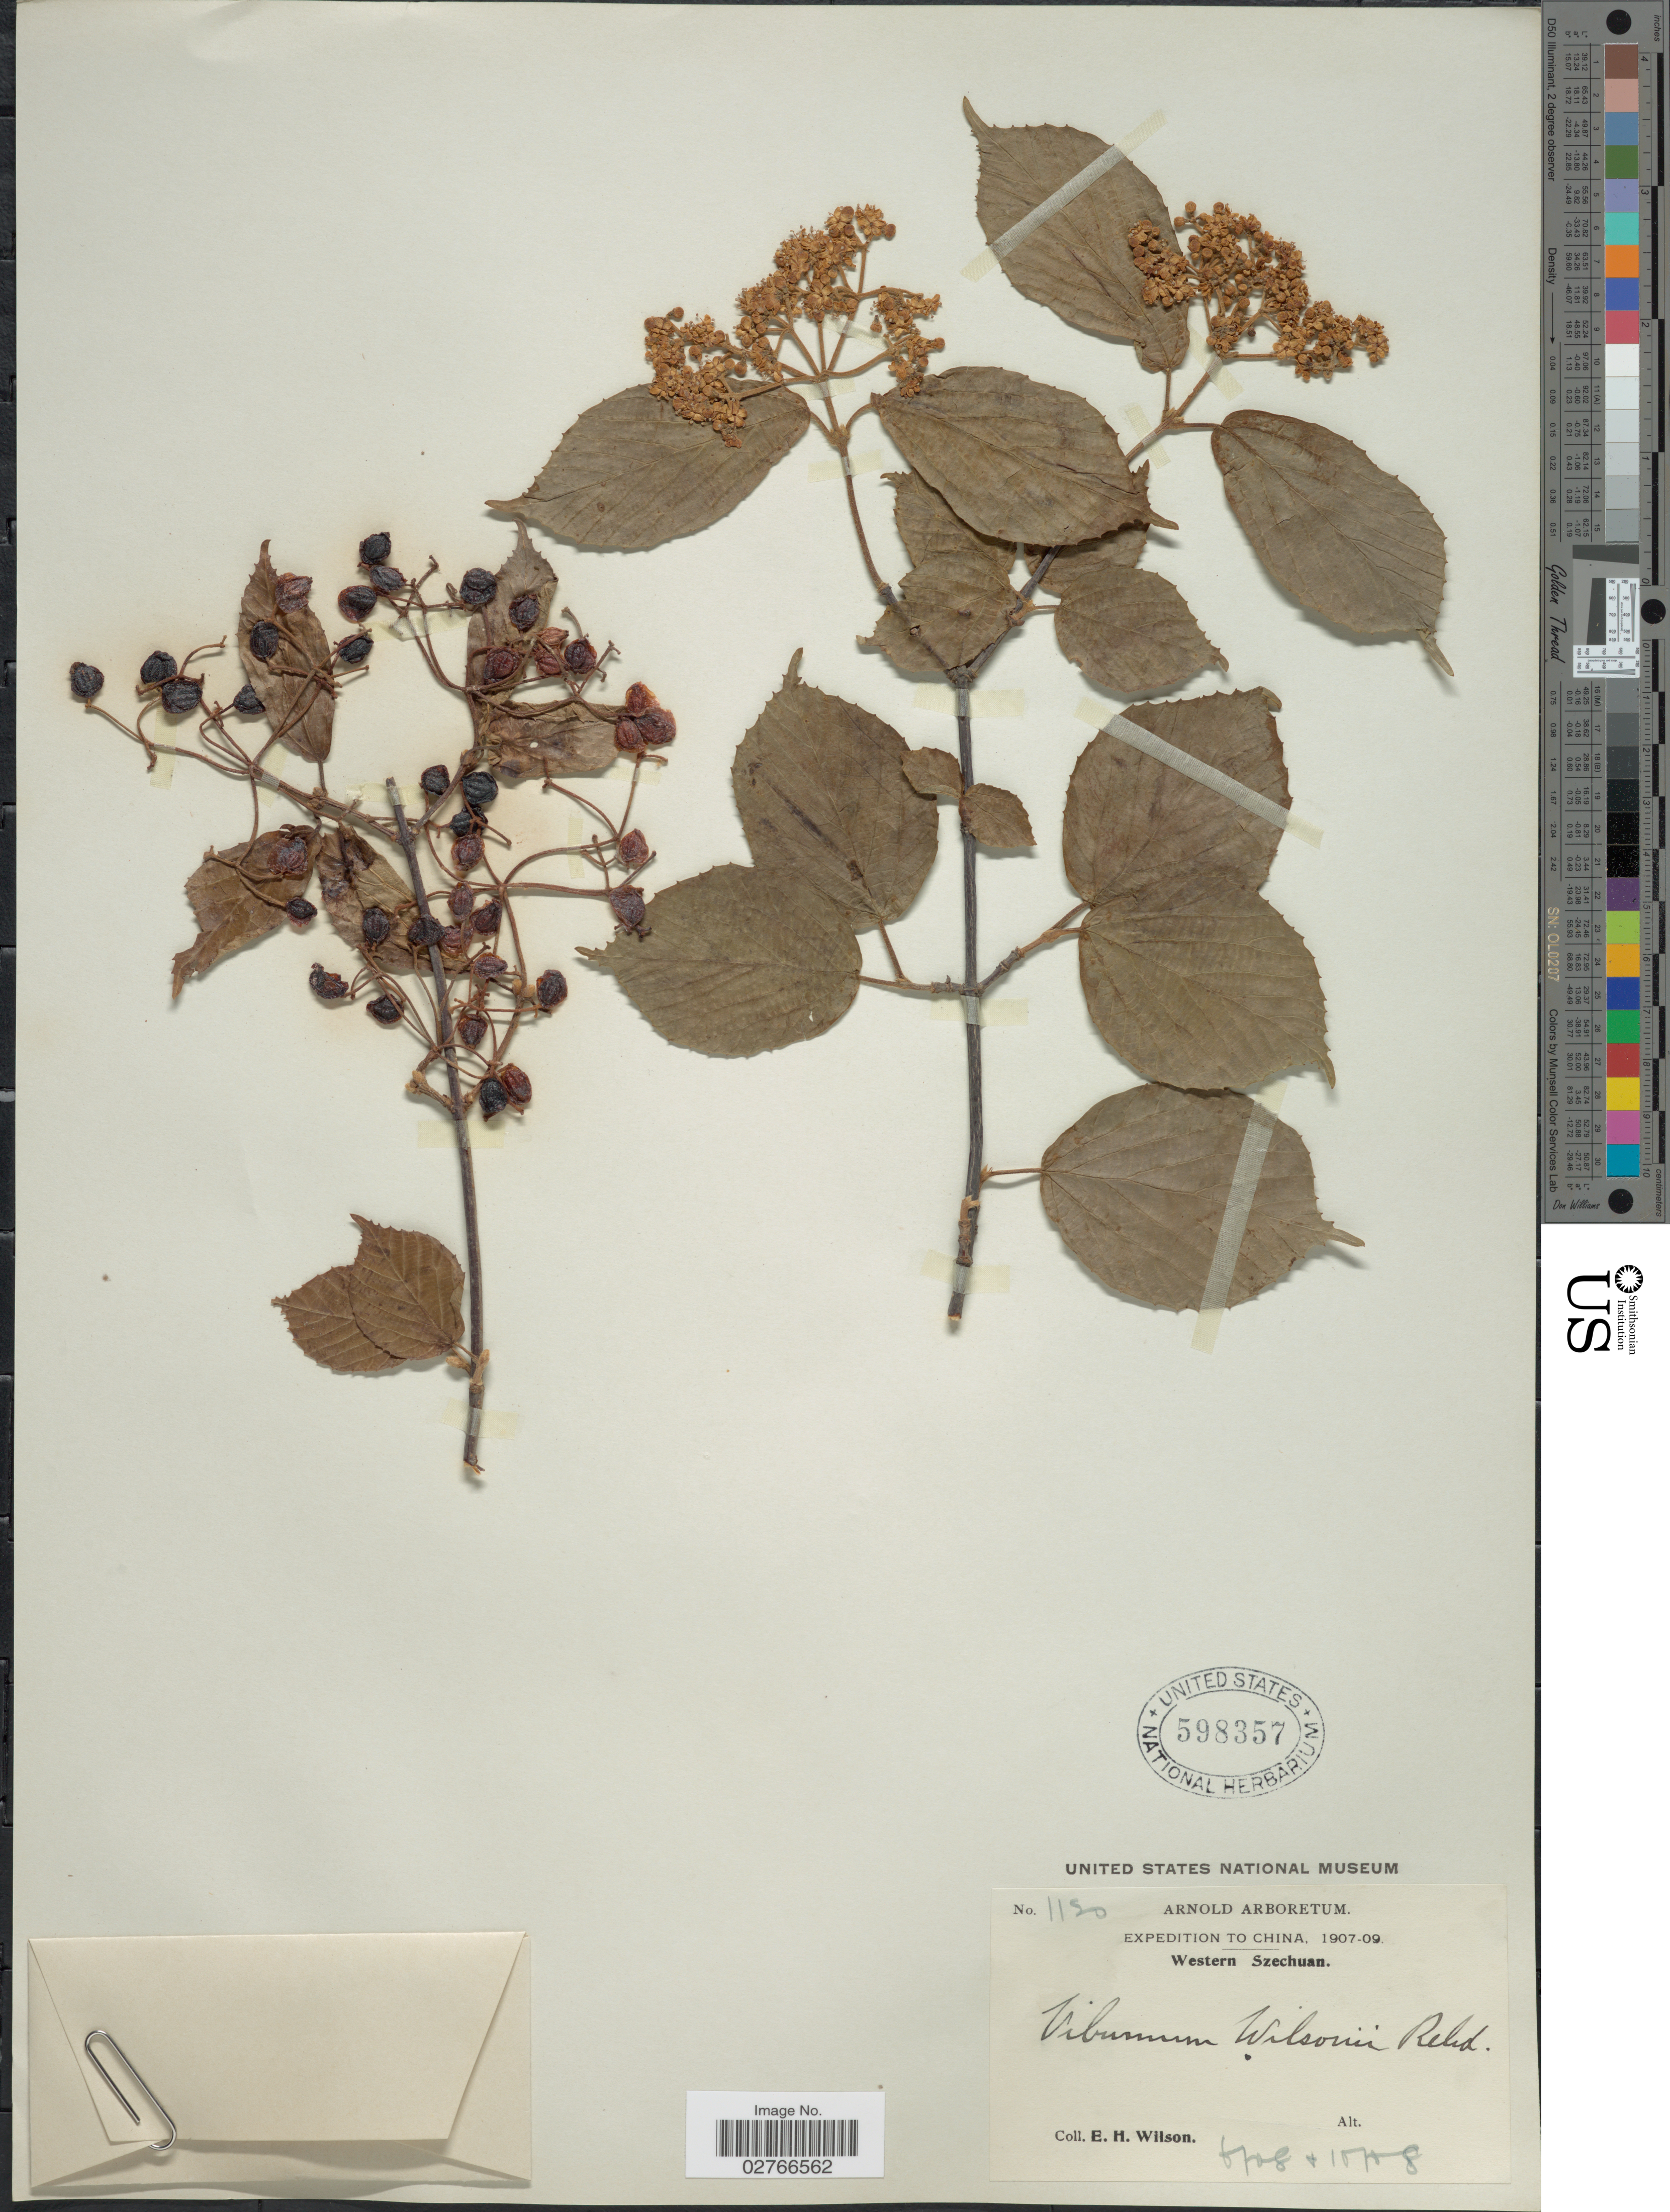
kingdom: Plantae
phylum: Tracheophyta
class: Magnoliopsida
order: Dipsacales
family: Viburnaceae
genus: Viburnum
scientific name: Viburnum wilsonii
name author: Rehder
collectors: E. Wilson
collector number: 1130*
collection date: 1908-07-06/1908-07-10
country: China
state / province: Sichuan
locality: Western Szechuan.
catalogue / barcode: US 598357